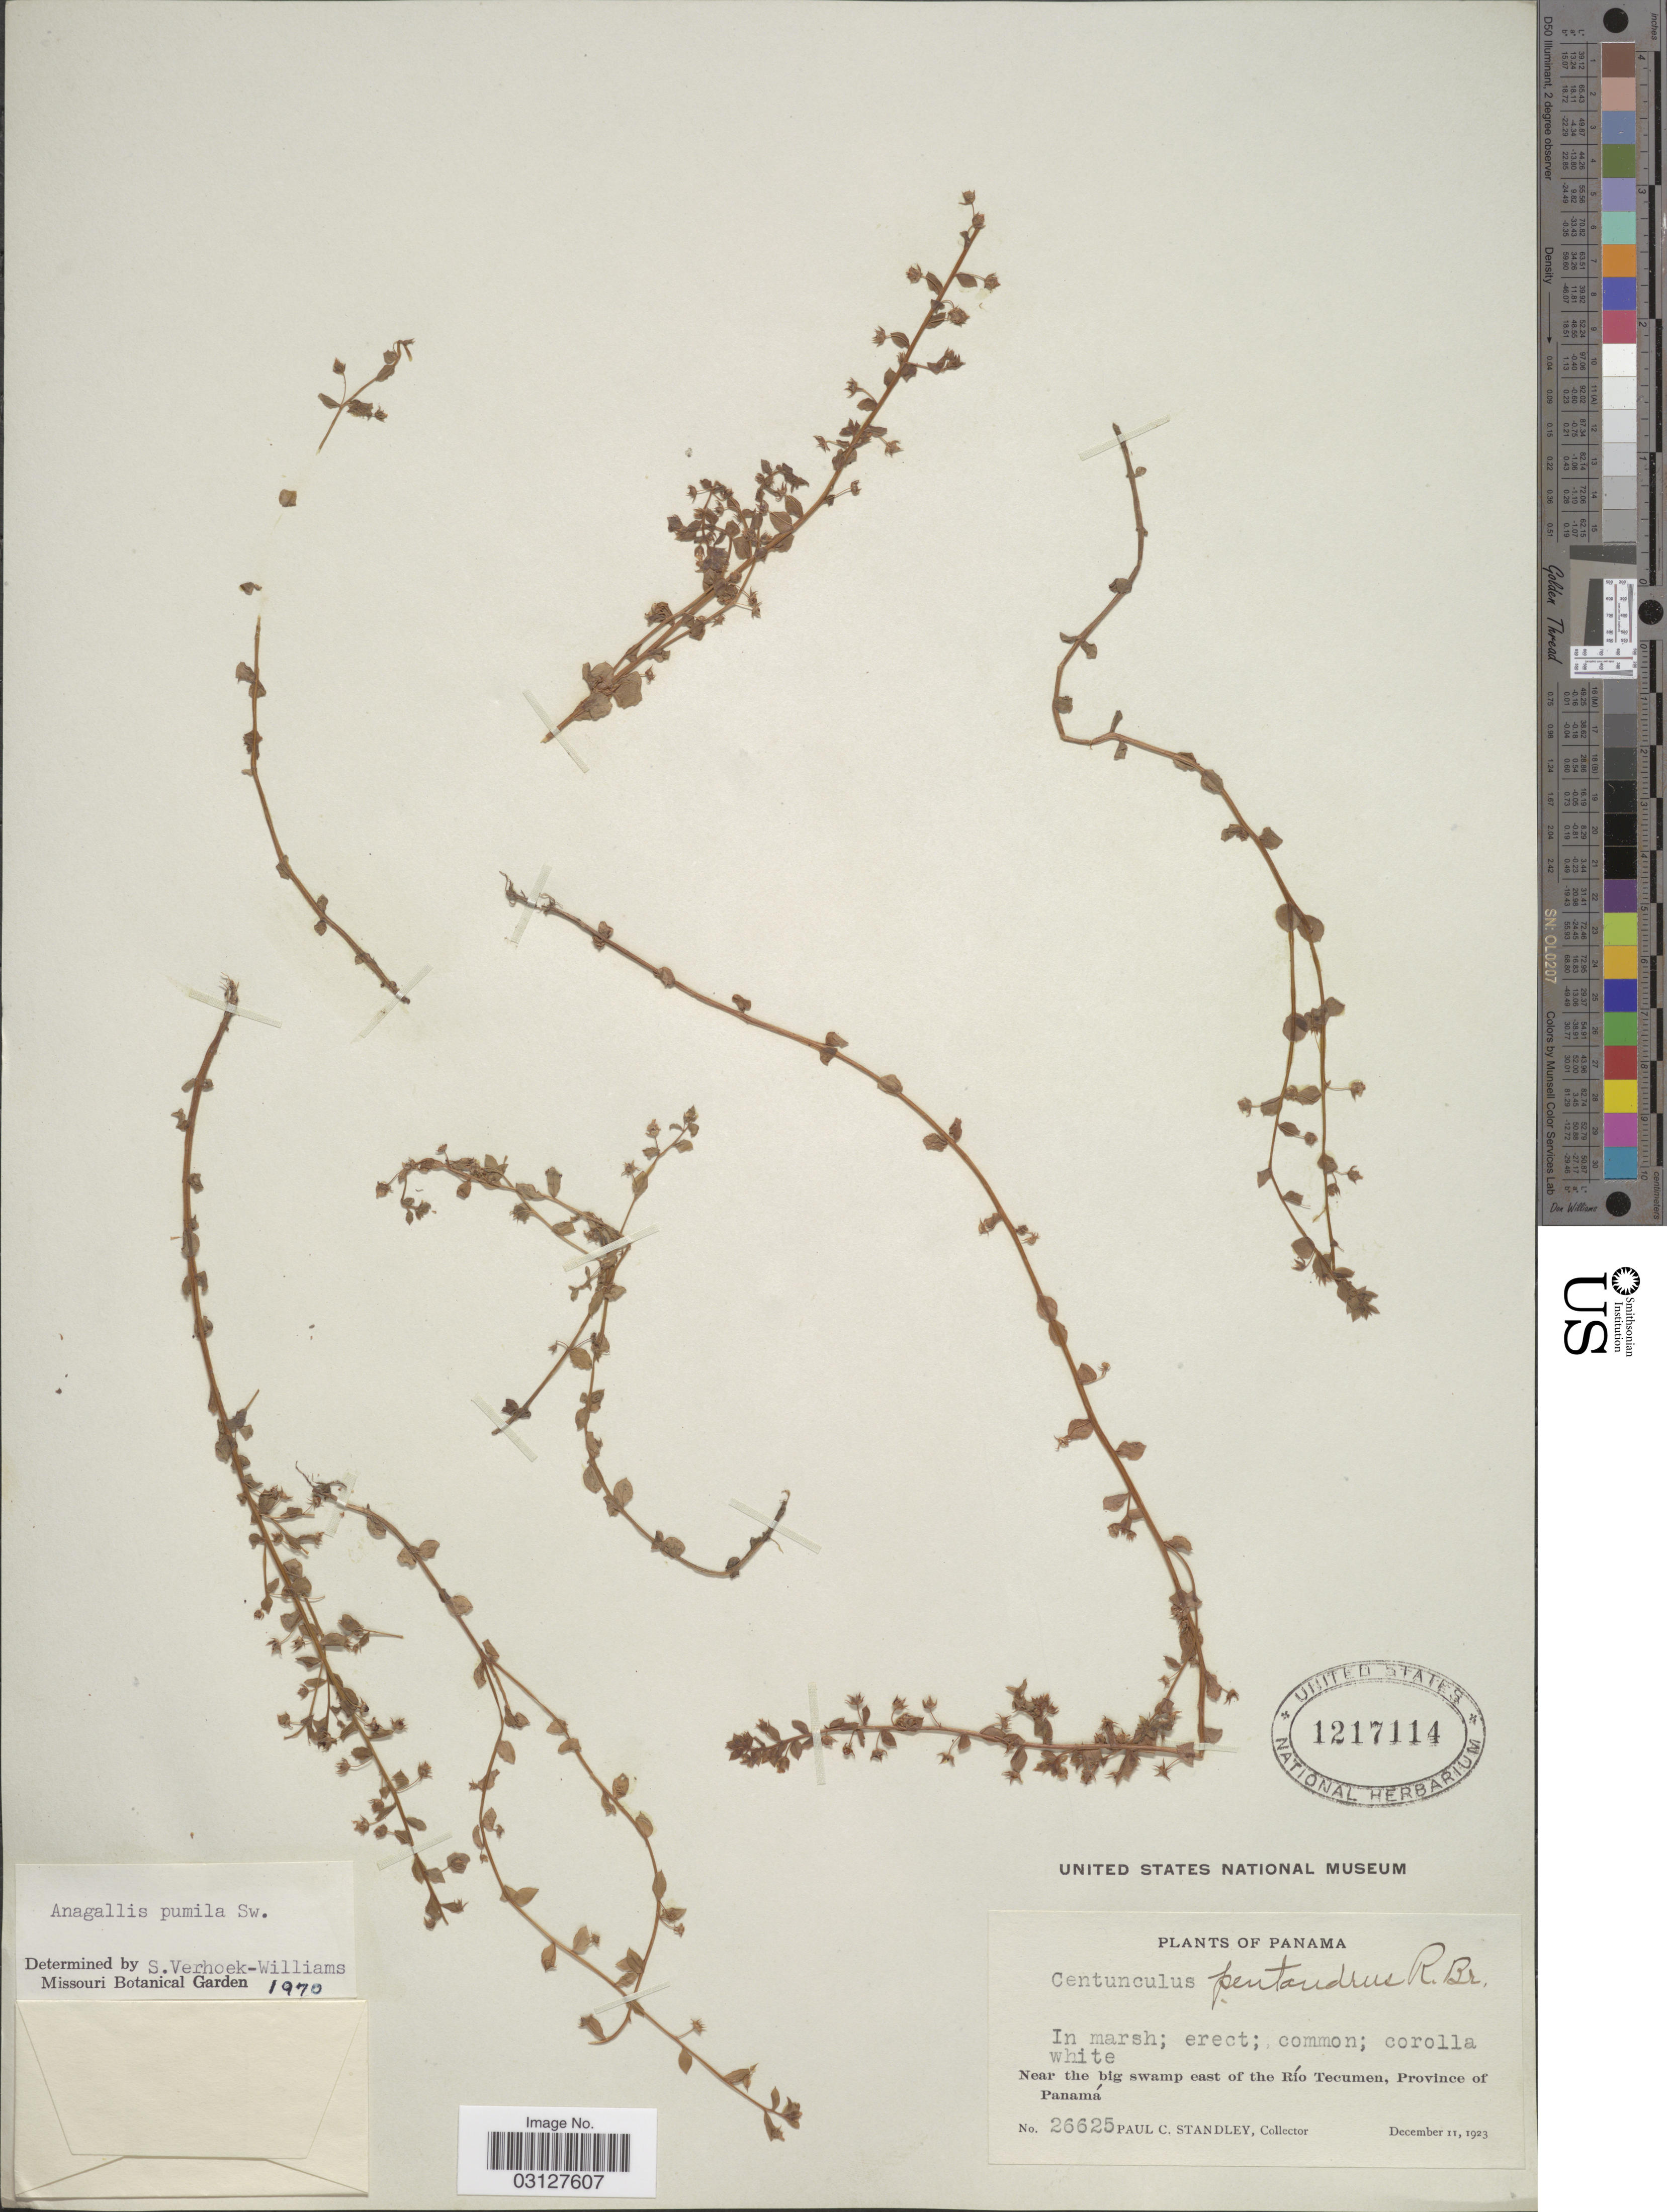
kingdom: Plantae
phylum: Tracheophyta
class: Magnoliopsida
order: Ericales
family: Primulaceae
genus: Anagallis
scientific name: Anagallis pumila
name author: Sw.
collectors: P. C. Standley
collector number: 26625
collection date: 1923-12-11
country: Panama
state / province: Panamá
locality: Near the big swamp east of the Río Tecumen, Province of Panamá.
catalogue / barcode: US 1217114